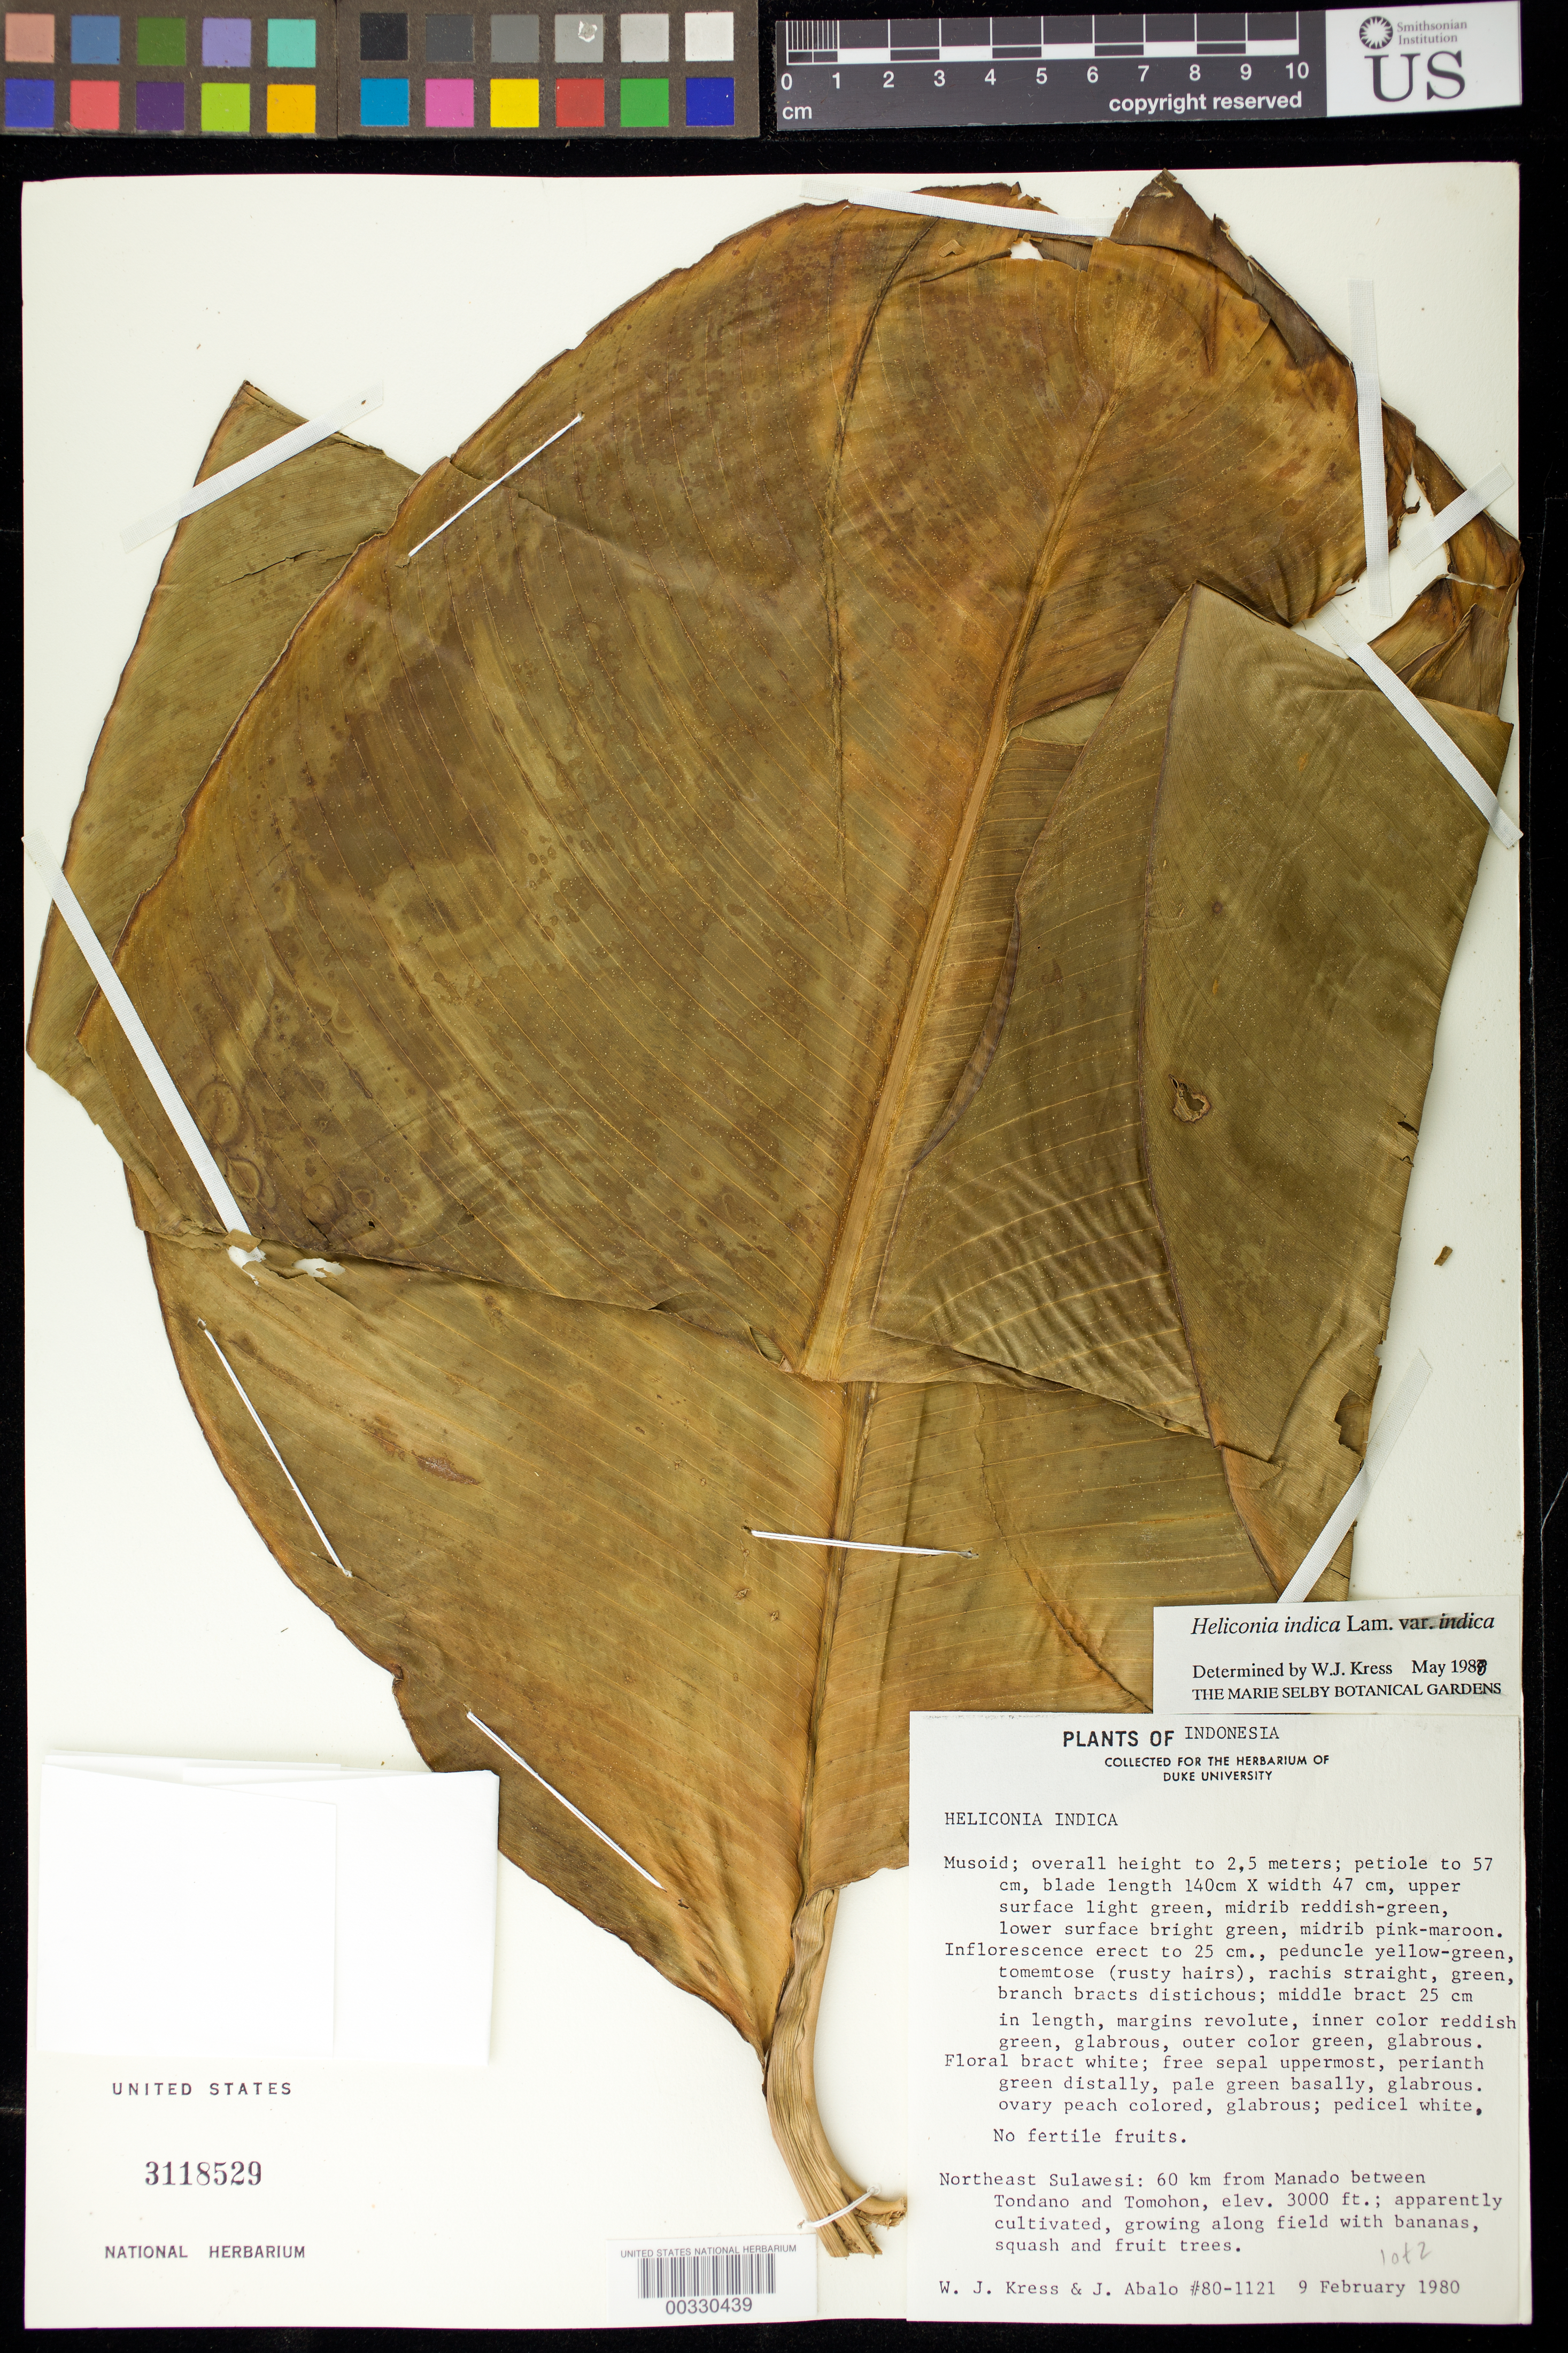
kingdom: Plantae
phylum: Tracheophyta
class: Liliopsida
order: Zingiberales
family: Heliconiaceae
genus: Heliconia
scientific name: Heliconia indica var. indica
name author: Lam.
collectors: W. J. Kress & J. E. Abalo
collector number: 80-1121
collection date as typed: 09 Feb 1980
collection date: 1980-02-09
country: Indonesia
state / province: Sulawesi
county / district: Sulawesi Utara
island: Sulawesi [Celebes]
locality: Northeast sulawesi, 60 miles from manado between tondano and tomohon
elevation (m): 914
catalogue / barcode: US 3118529